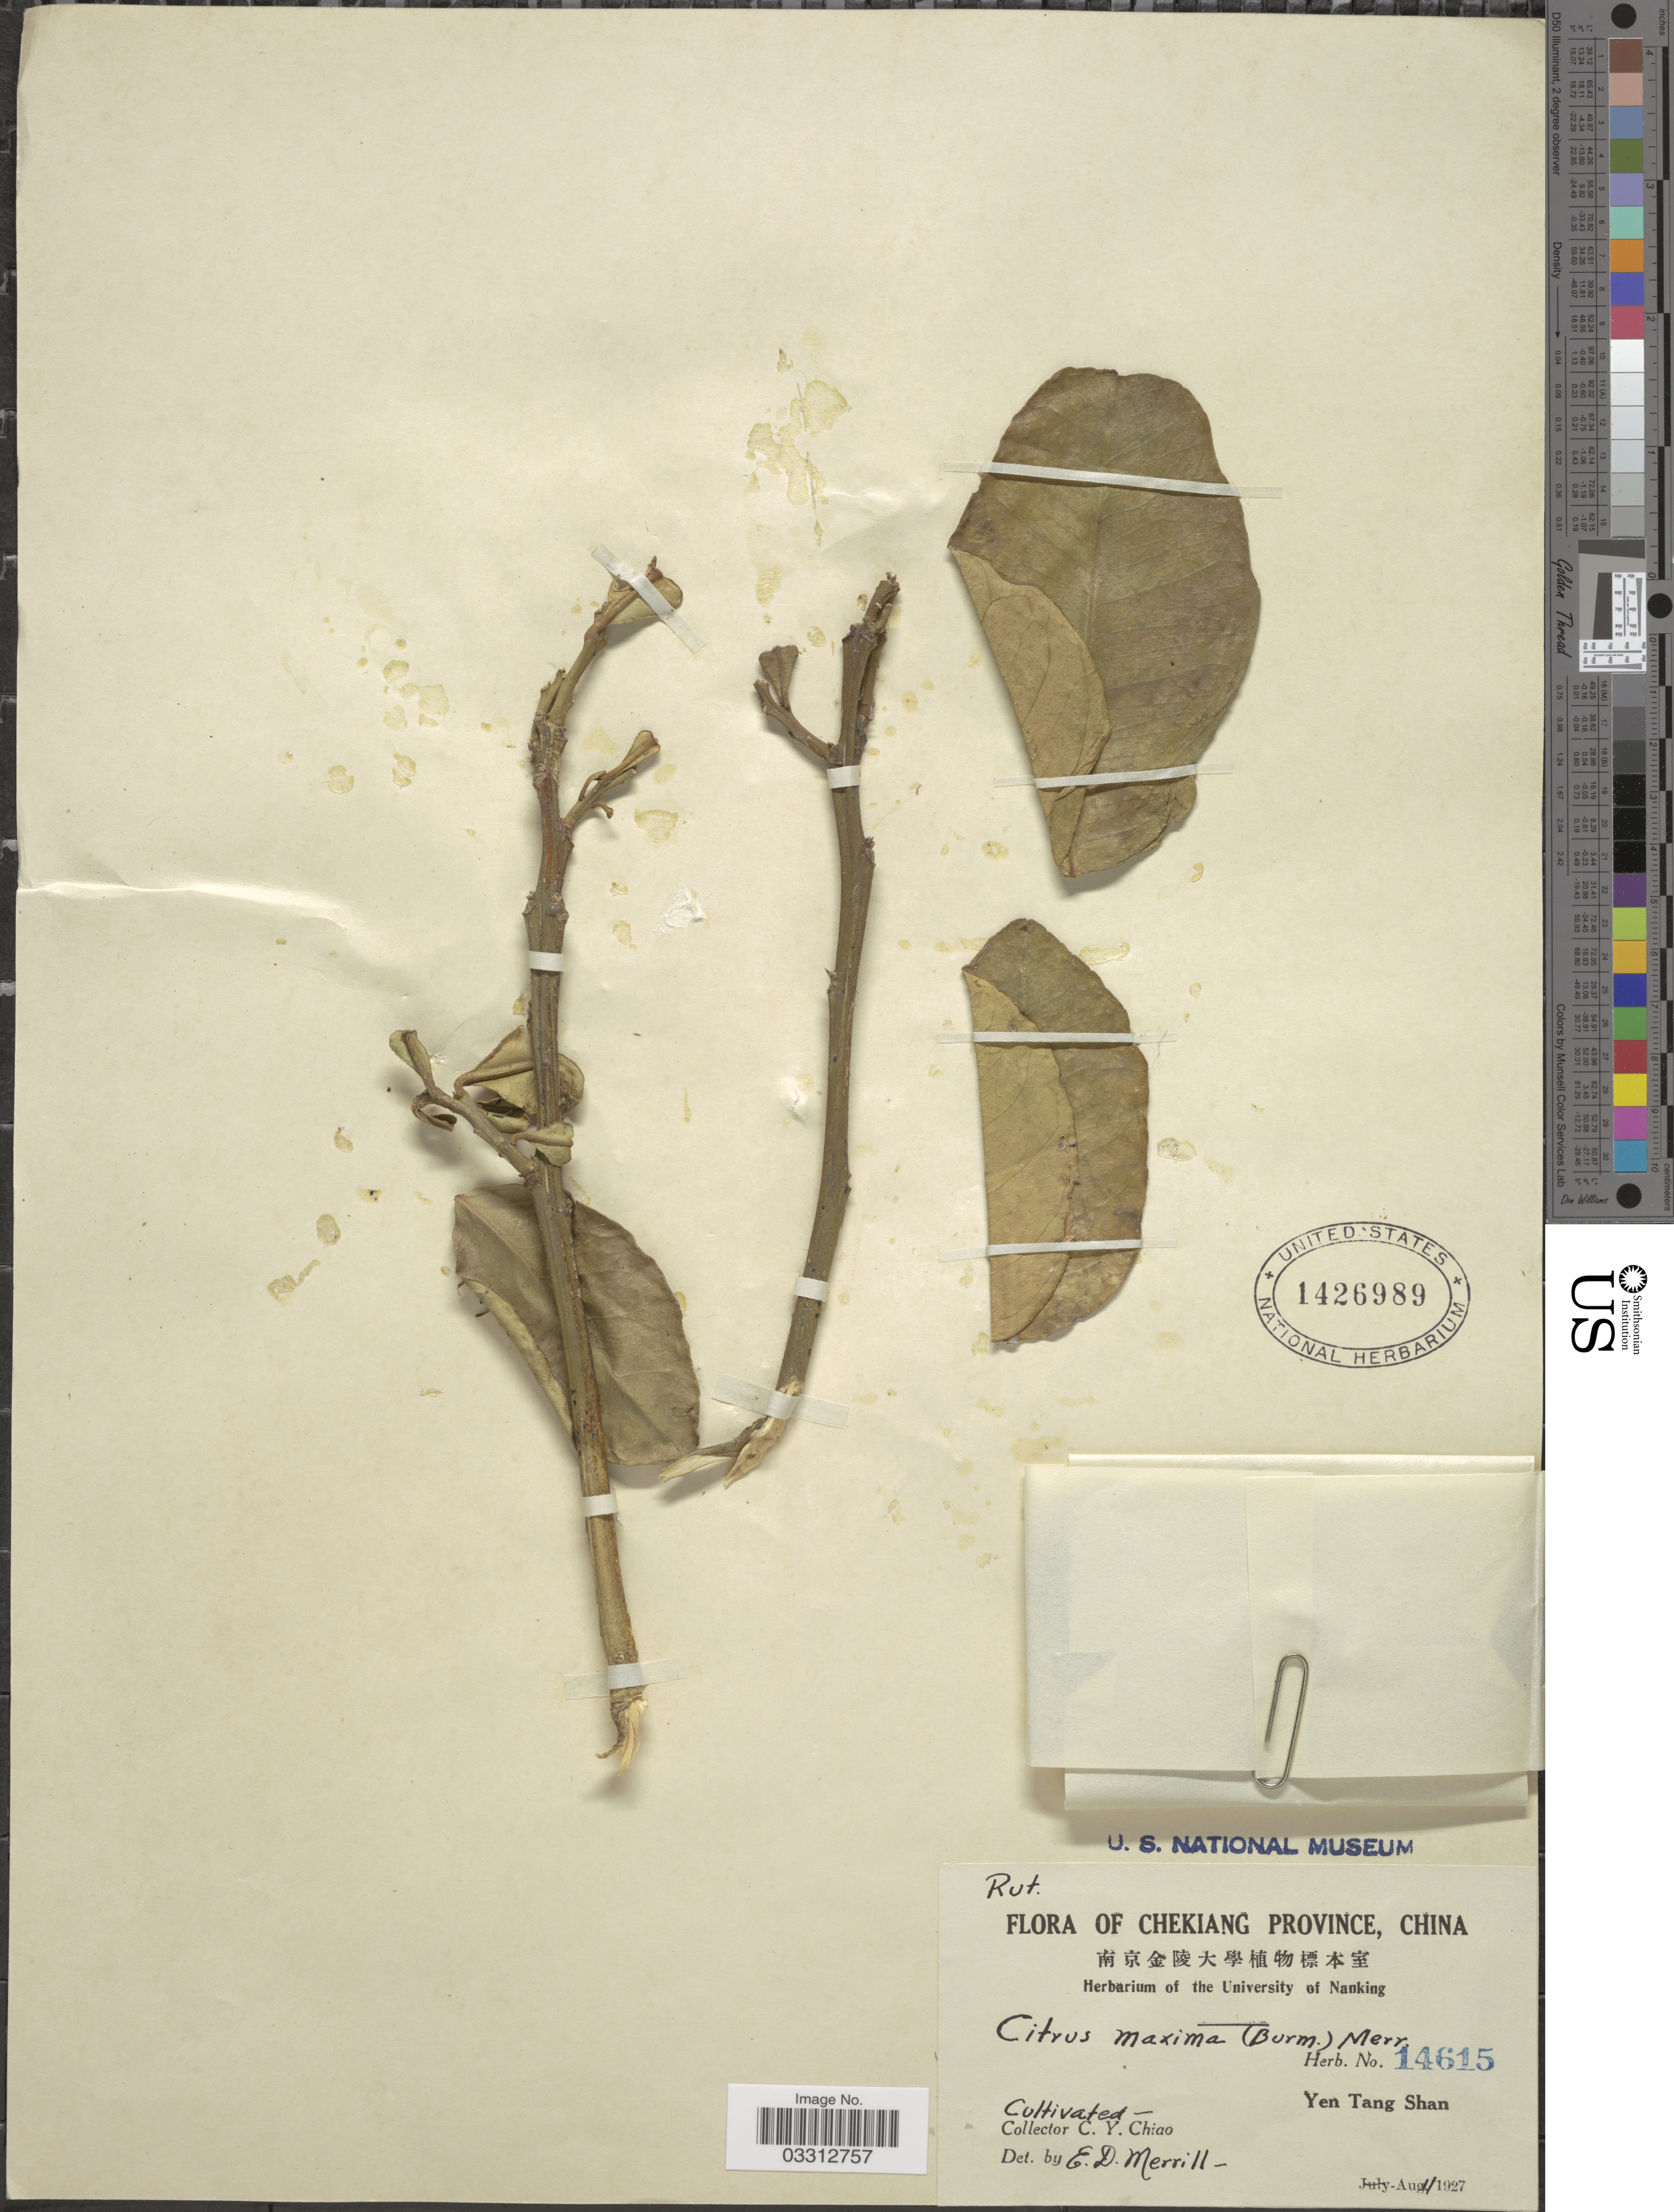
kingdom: Plantae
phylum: Tracheophyta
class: Magnoliopsida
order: Sapindales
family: Rutaceae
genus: Citrus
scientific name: Citrus maxima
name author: (Burm.) Merr.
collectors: C. Y. Chiao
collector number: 14615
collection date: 1927-08-11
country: China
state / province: Zhejiang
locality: Yen Tang Shan.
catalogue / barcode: US 1426989